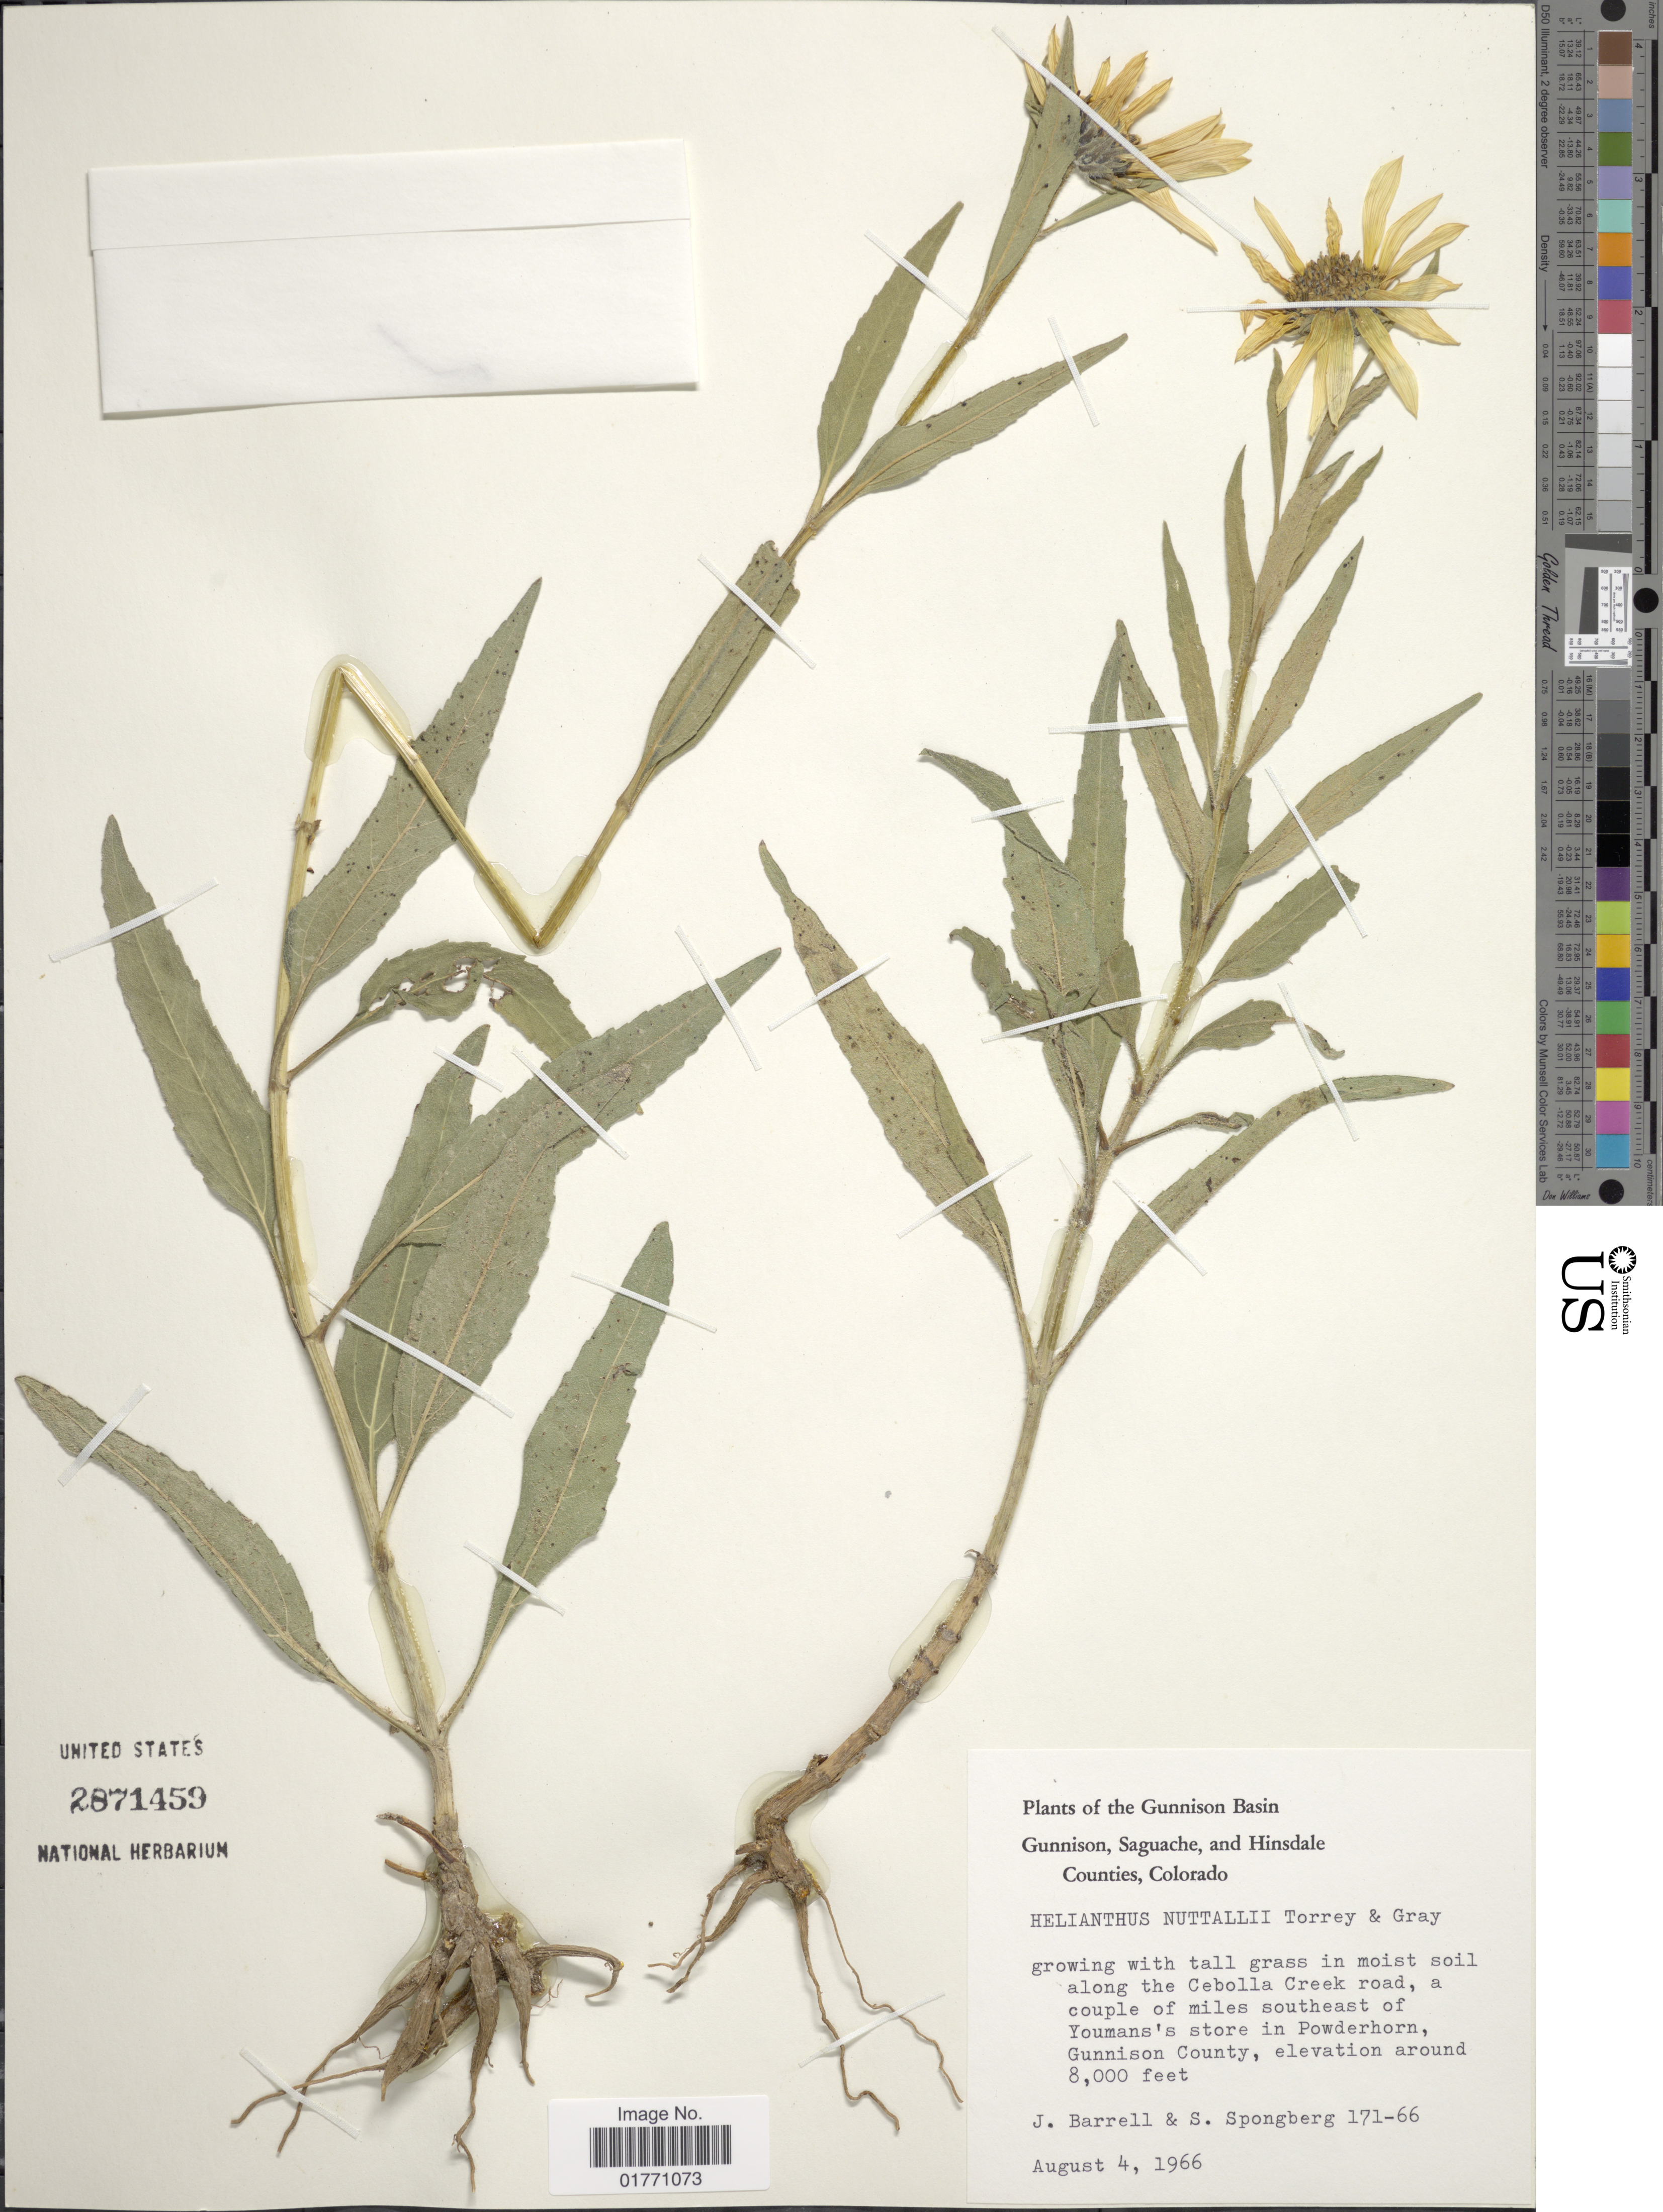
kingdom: Plantae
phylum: Tracheophyta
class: Magnoliopsida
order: Asterales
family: Asteraceae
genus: Helianthus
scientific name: Helianthus nuttallii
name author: Torr. & A. Gray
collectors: J. Barrell & S. A.Spongberg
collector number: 171-66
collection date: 1966-08-04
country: United States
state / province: Colorado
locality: Gunnison Basin, Gunnison, Saguache, and Hinsdale Counties, along the Cebolla Creek road, a couple of miles southeast of Youman's store in Powerhorn, Gunnison County.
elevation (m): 2438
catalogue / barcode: US 2871459